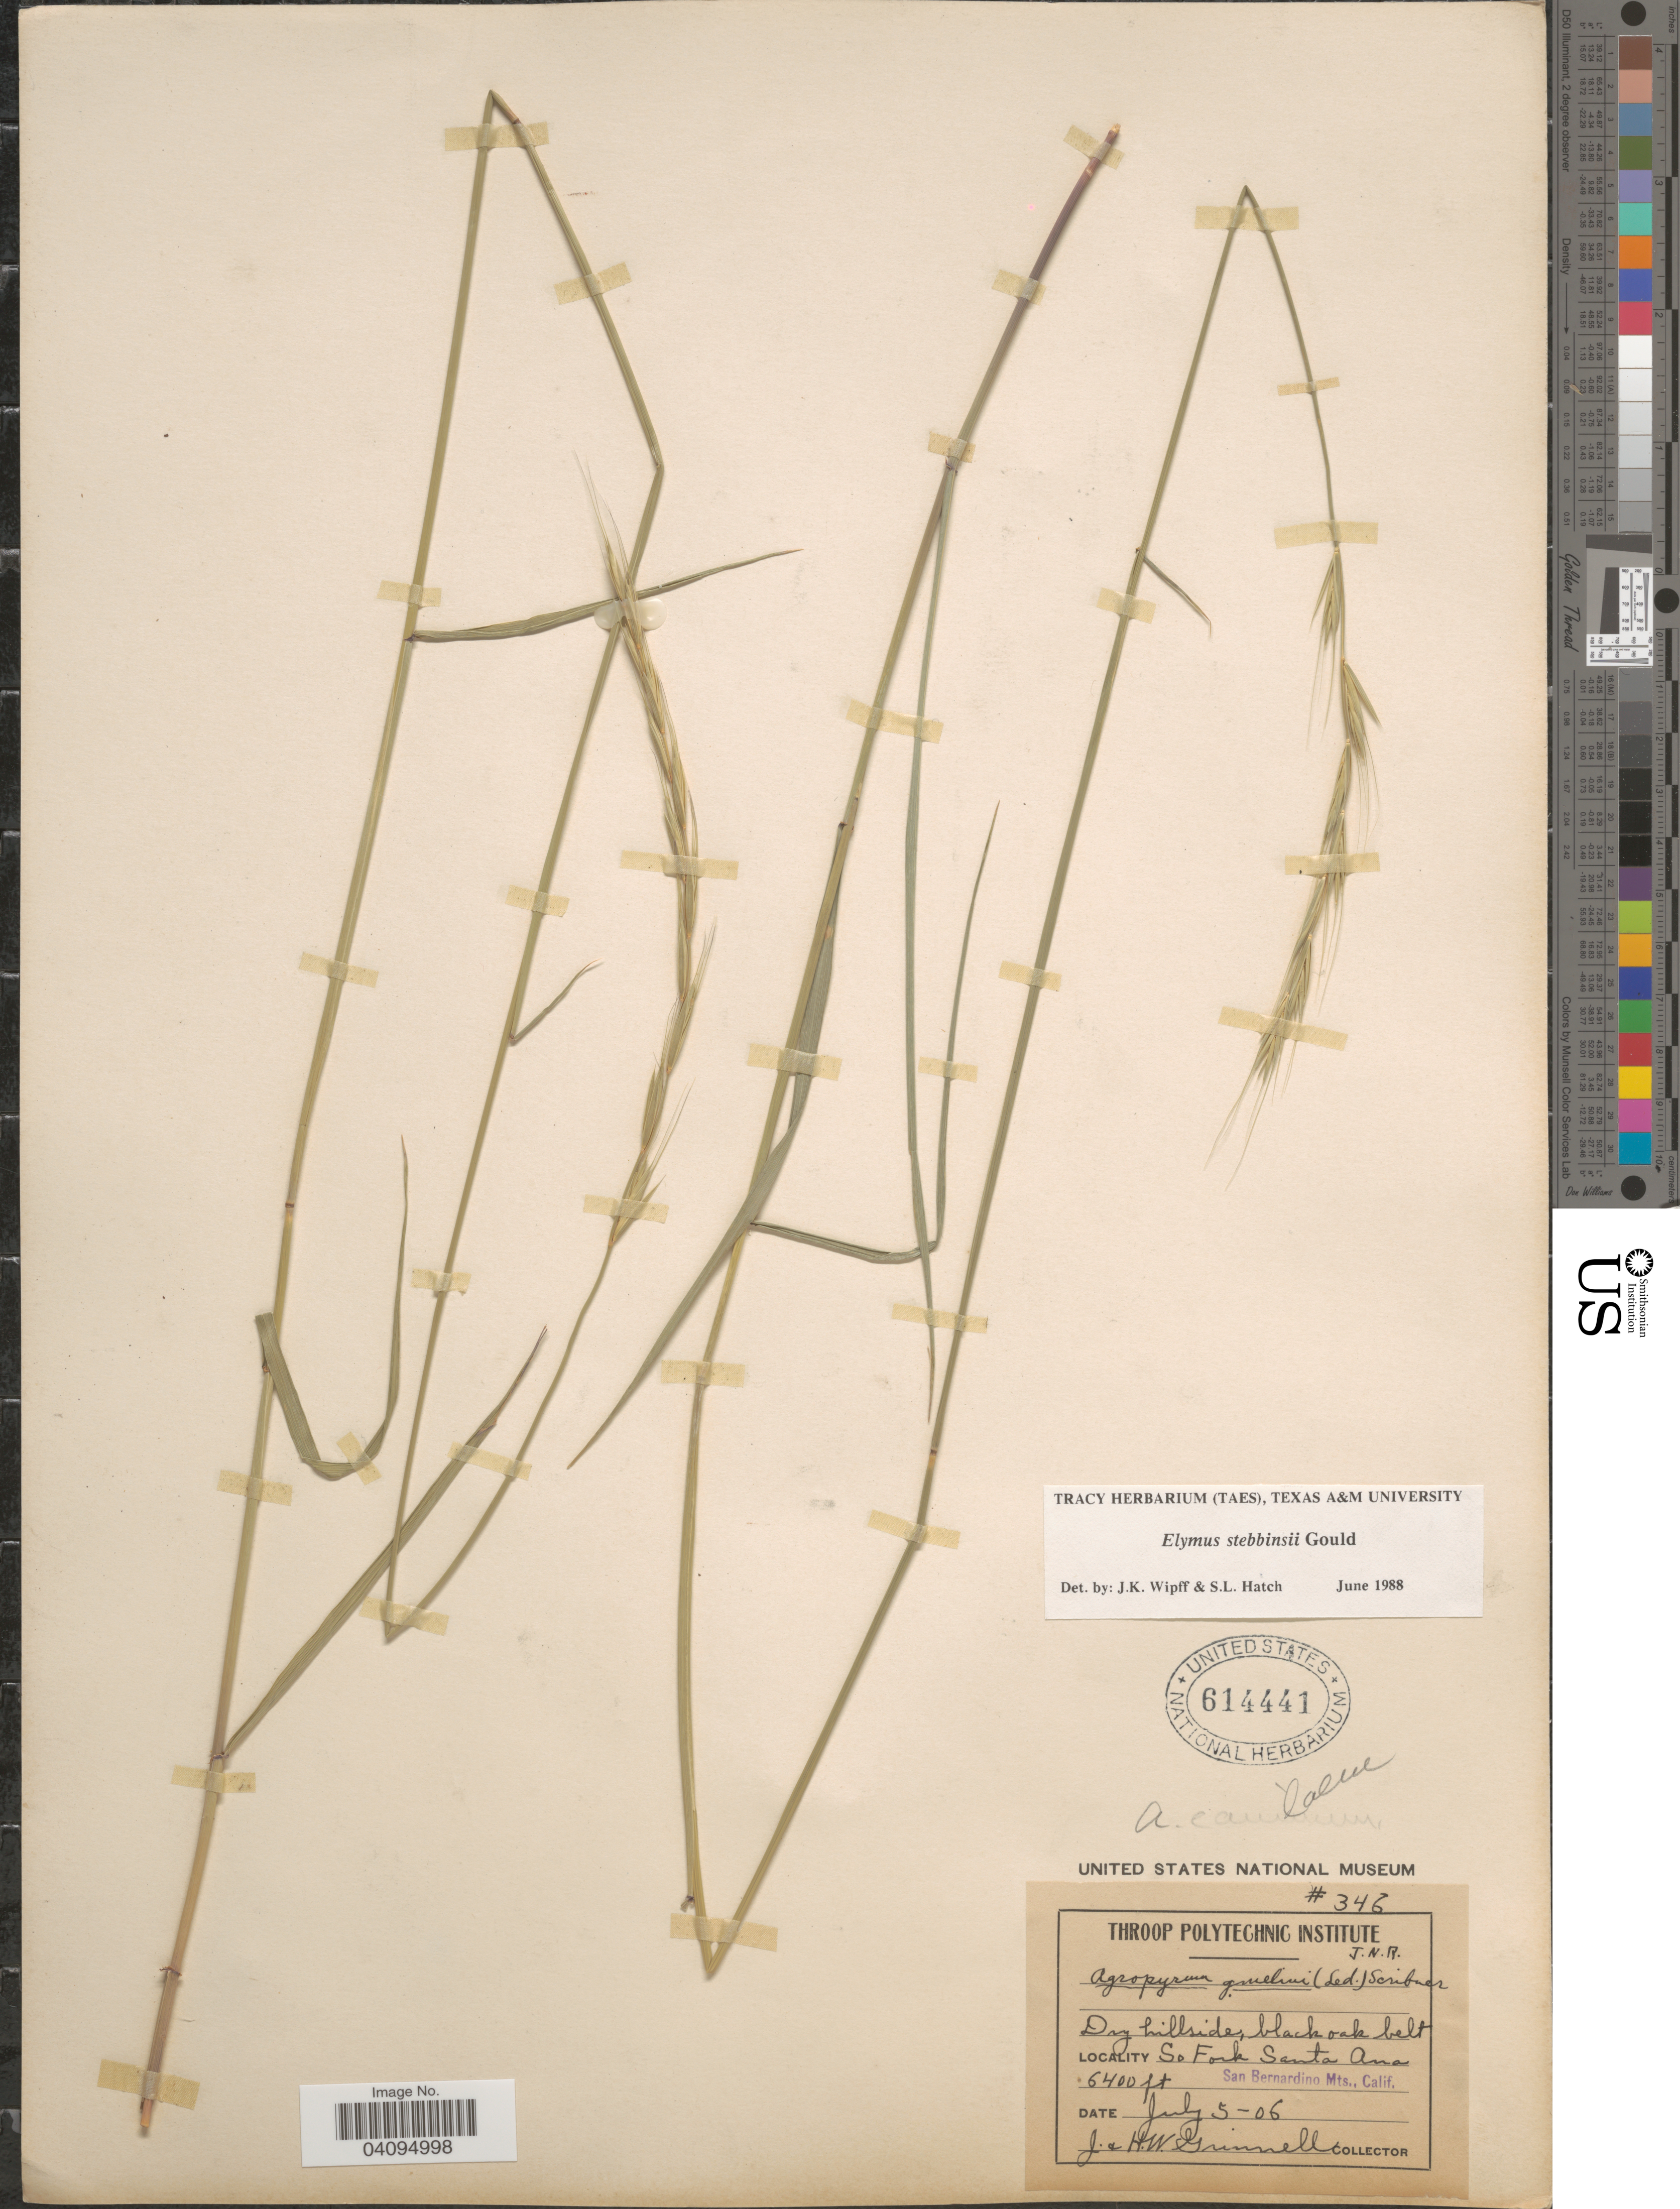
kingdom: Plantae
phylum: Tracheophyta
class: Liliopsida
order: Poales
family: Poaceae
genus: Elymus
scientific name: Elymus stebbinsii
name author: Gould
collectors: J. Grinnell & H. Grinnell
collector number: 346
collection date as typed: Transcribed d/m/y: 5/7/6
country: United States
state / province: California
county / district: San Bernardino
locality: So Fork Santa Ana. San Bernardino Mts.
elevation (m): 1951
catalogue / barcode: US 614441